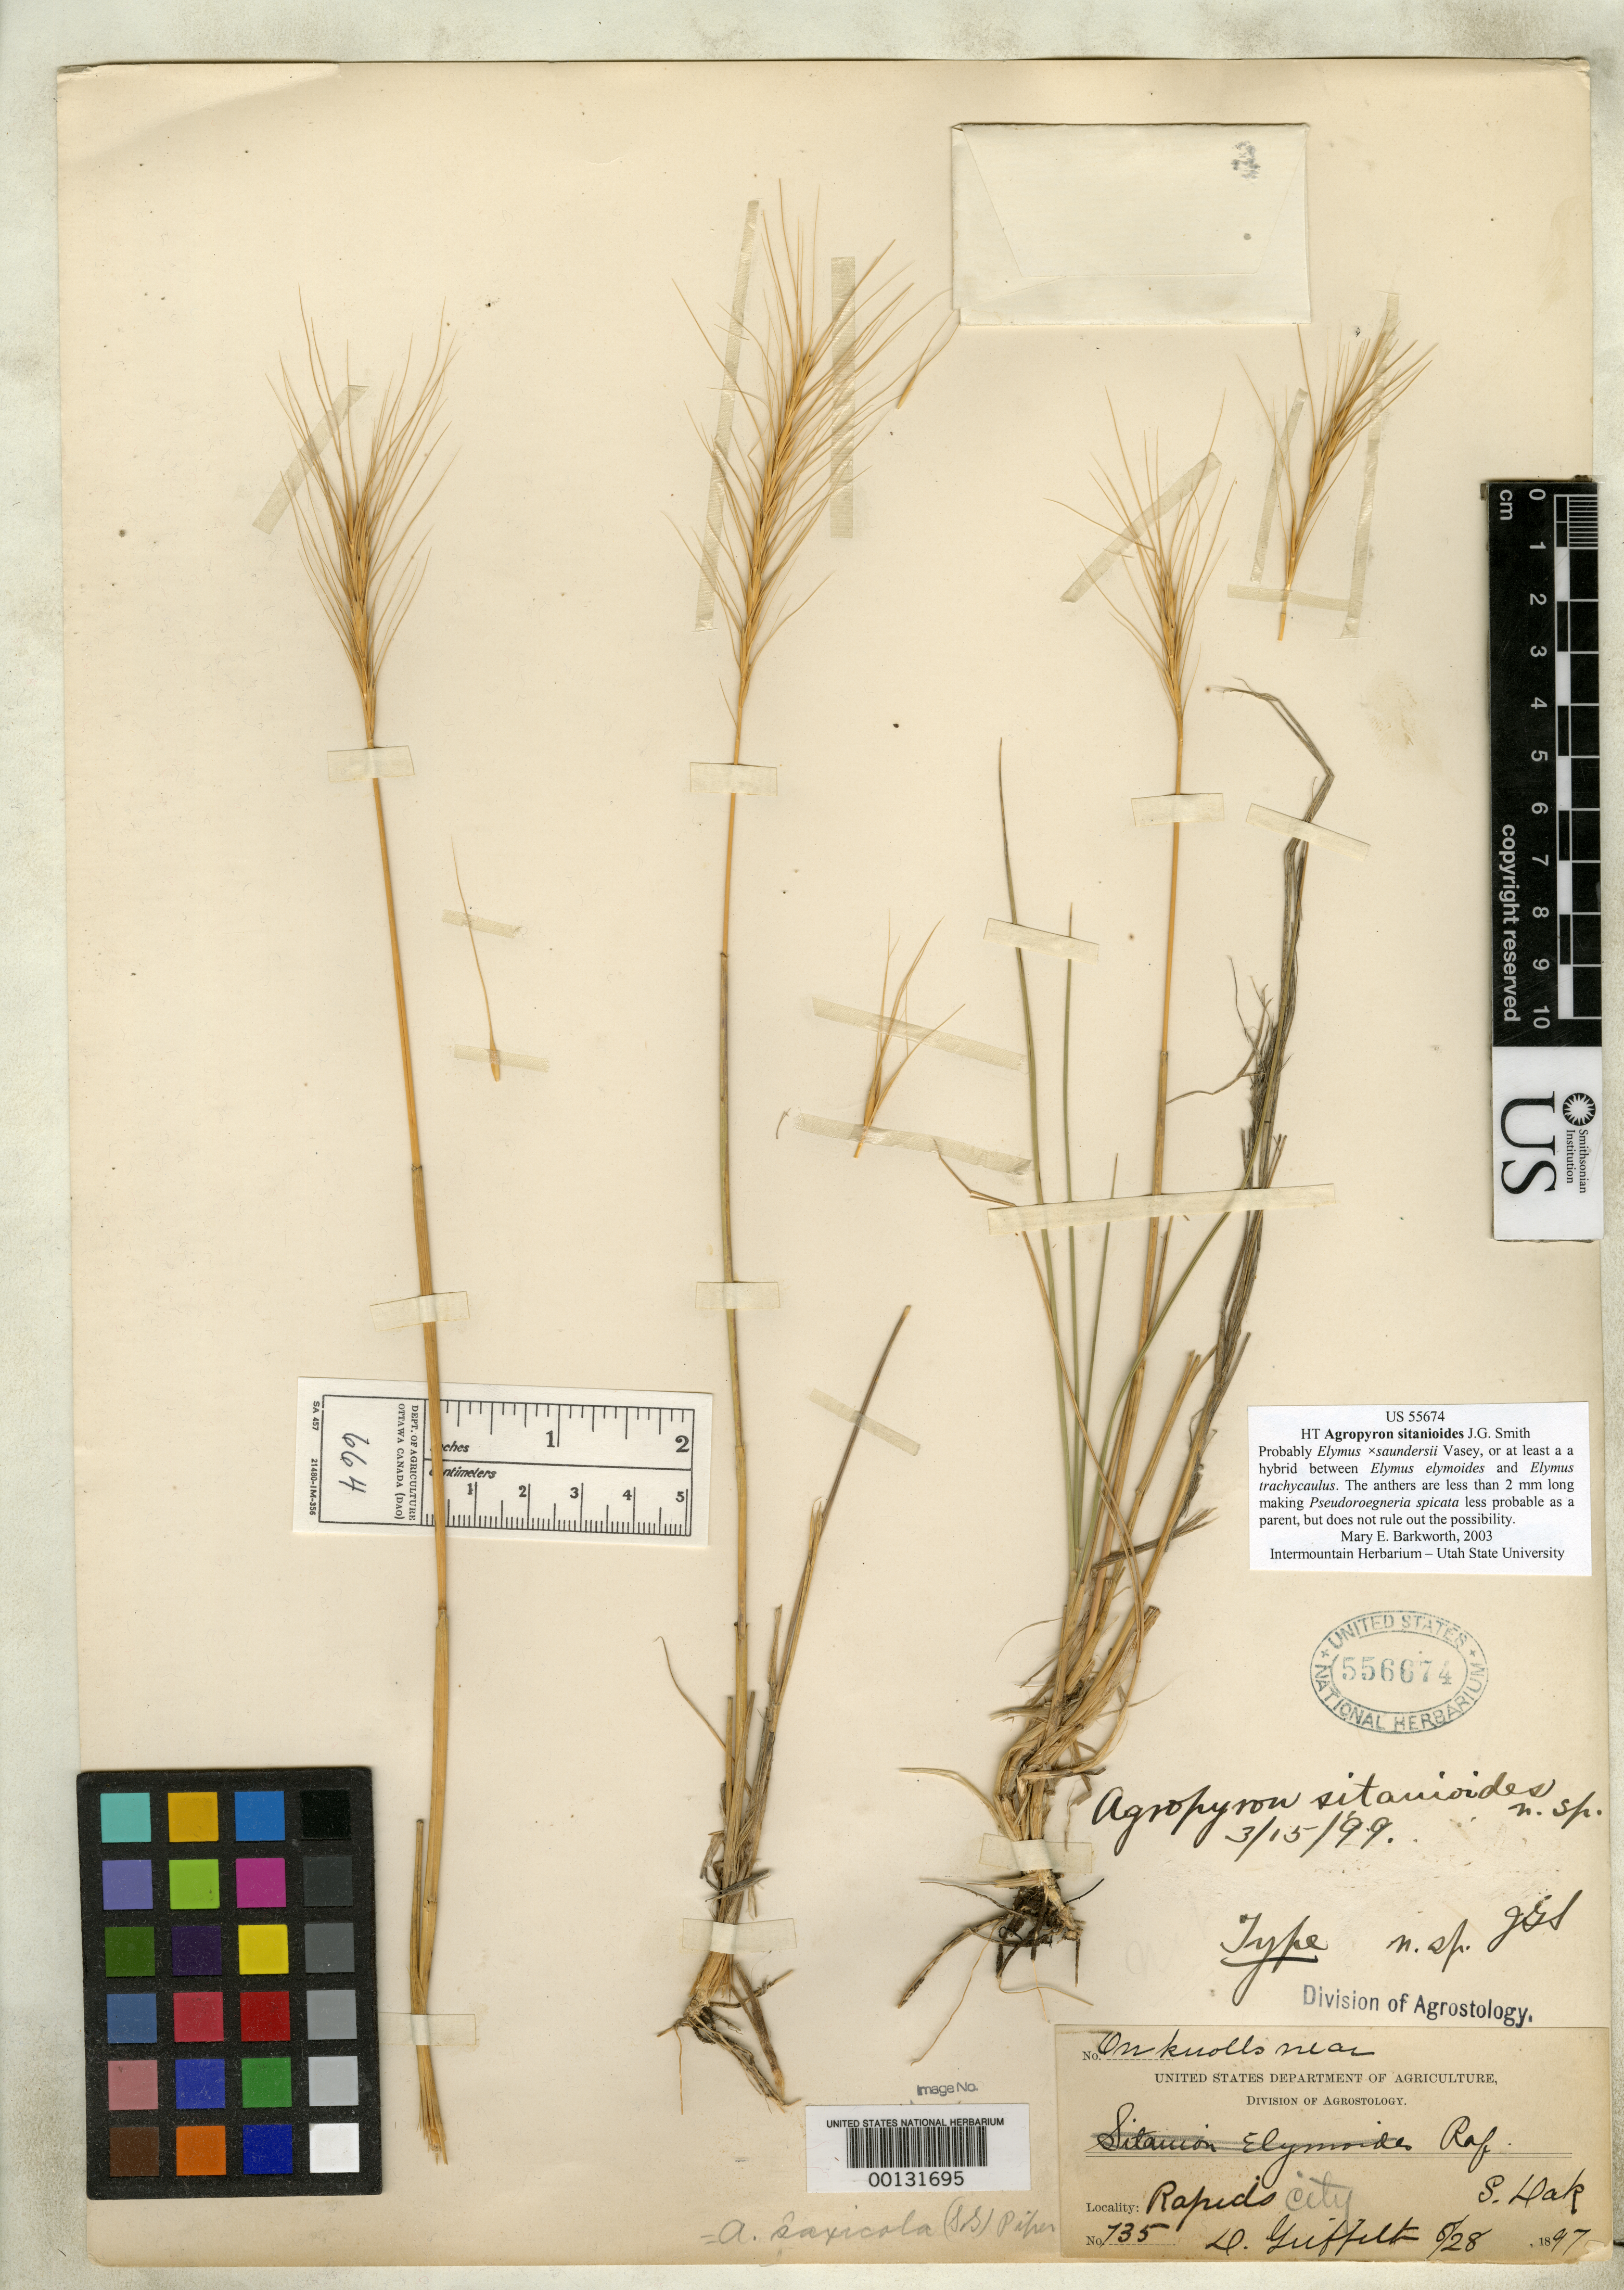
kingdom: Plantae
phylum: Tracheophyta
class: Liliopsida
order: Poales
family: Poaceae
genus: Agropyron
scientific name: Agropyron sitanioides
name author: J.G. Sm. & Piper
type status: Holotype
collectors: D. Griffiths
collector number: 735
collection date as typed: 28 Aug 1897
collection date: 1897-08-28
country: United States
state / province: South Dakota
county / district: Pennington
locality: Rapid City.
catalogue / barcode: US 556674